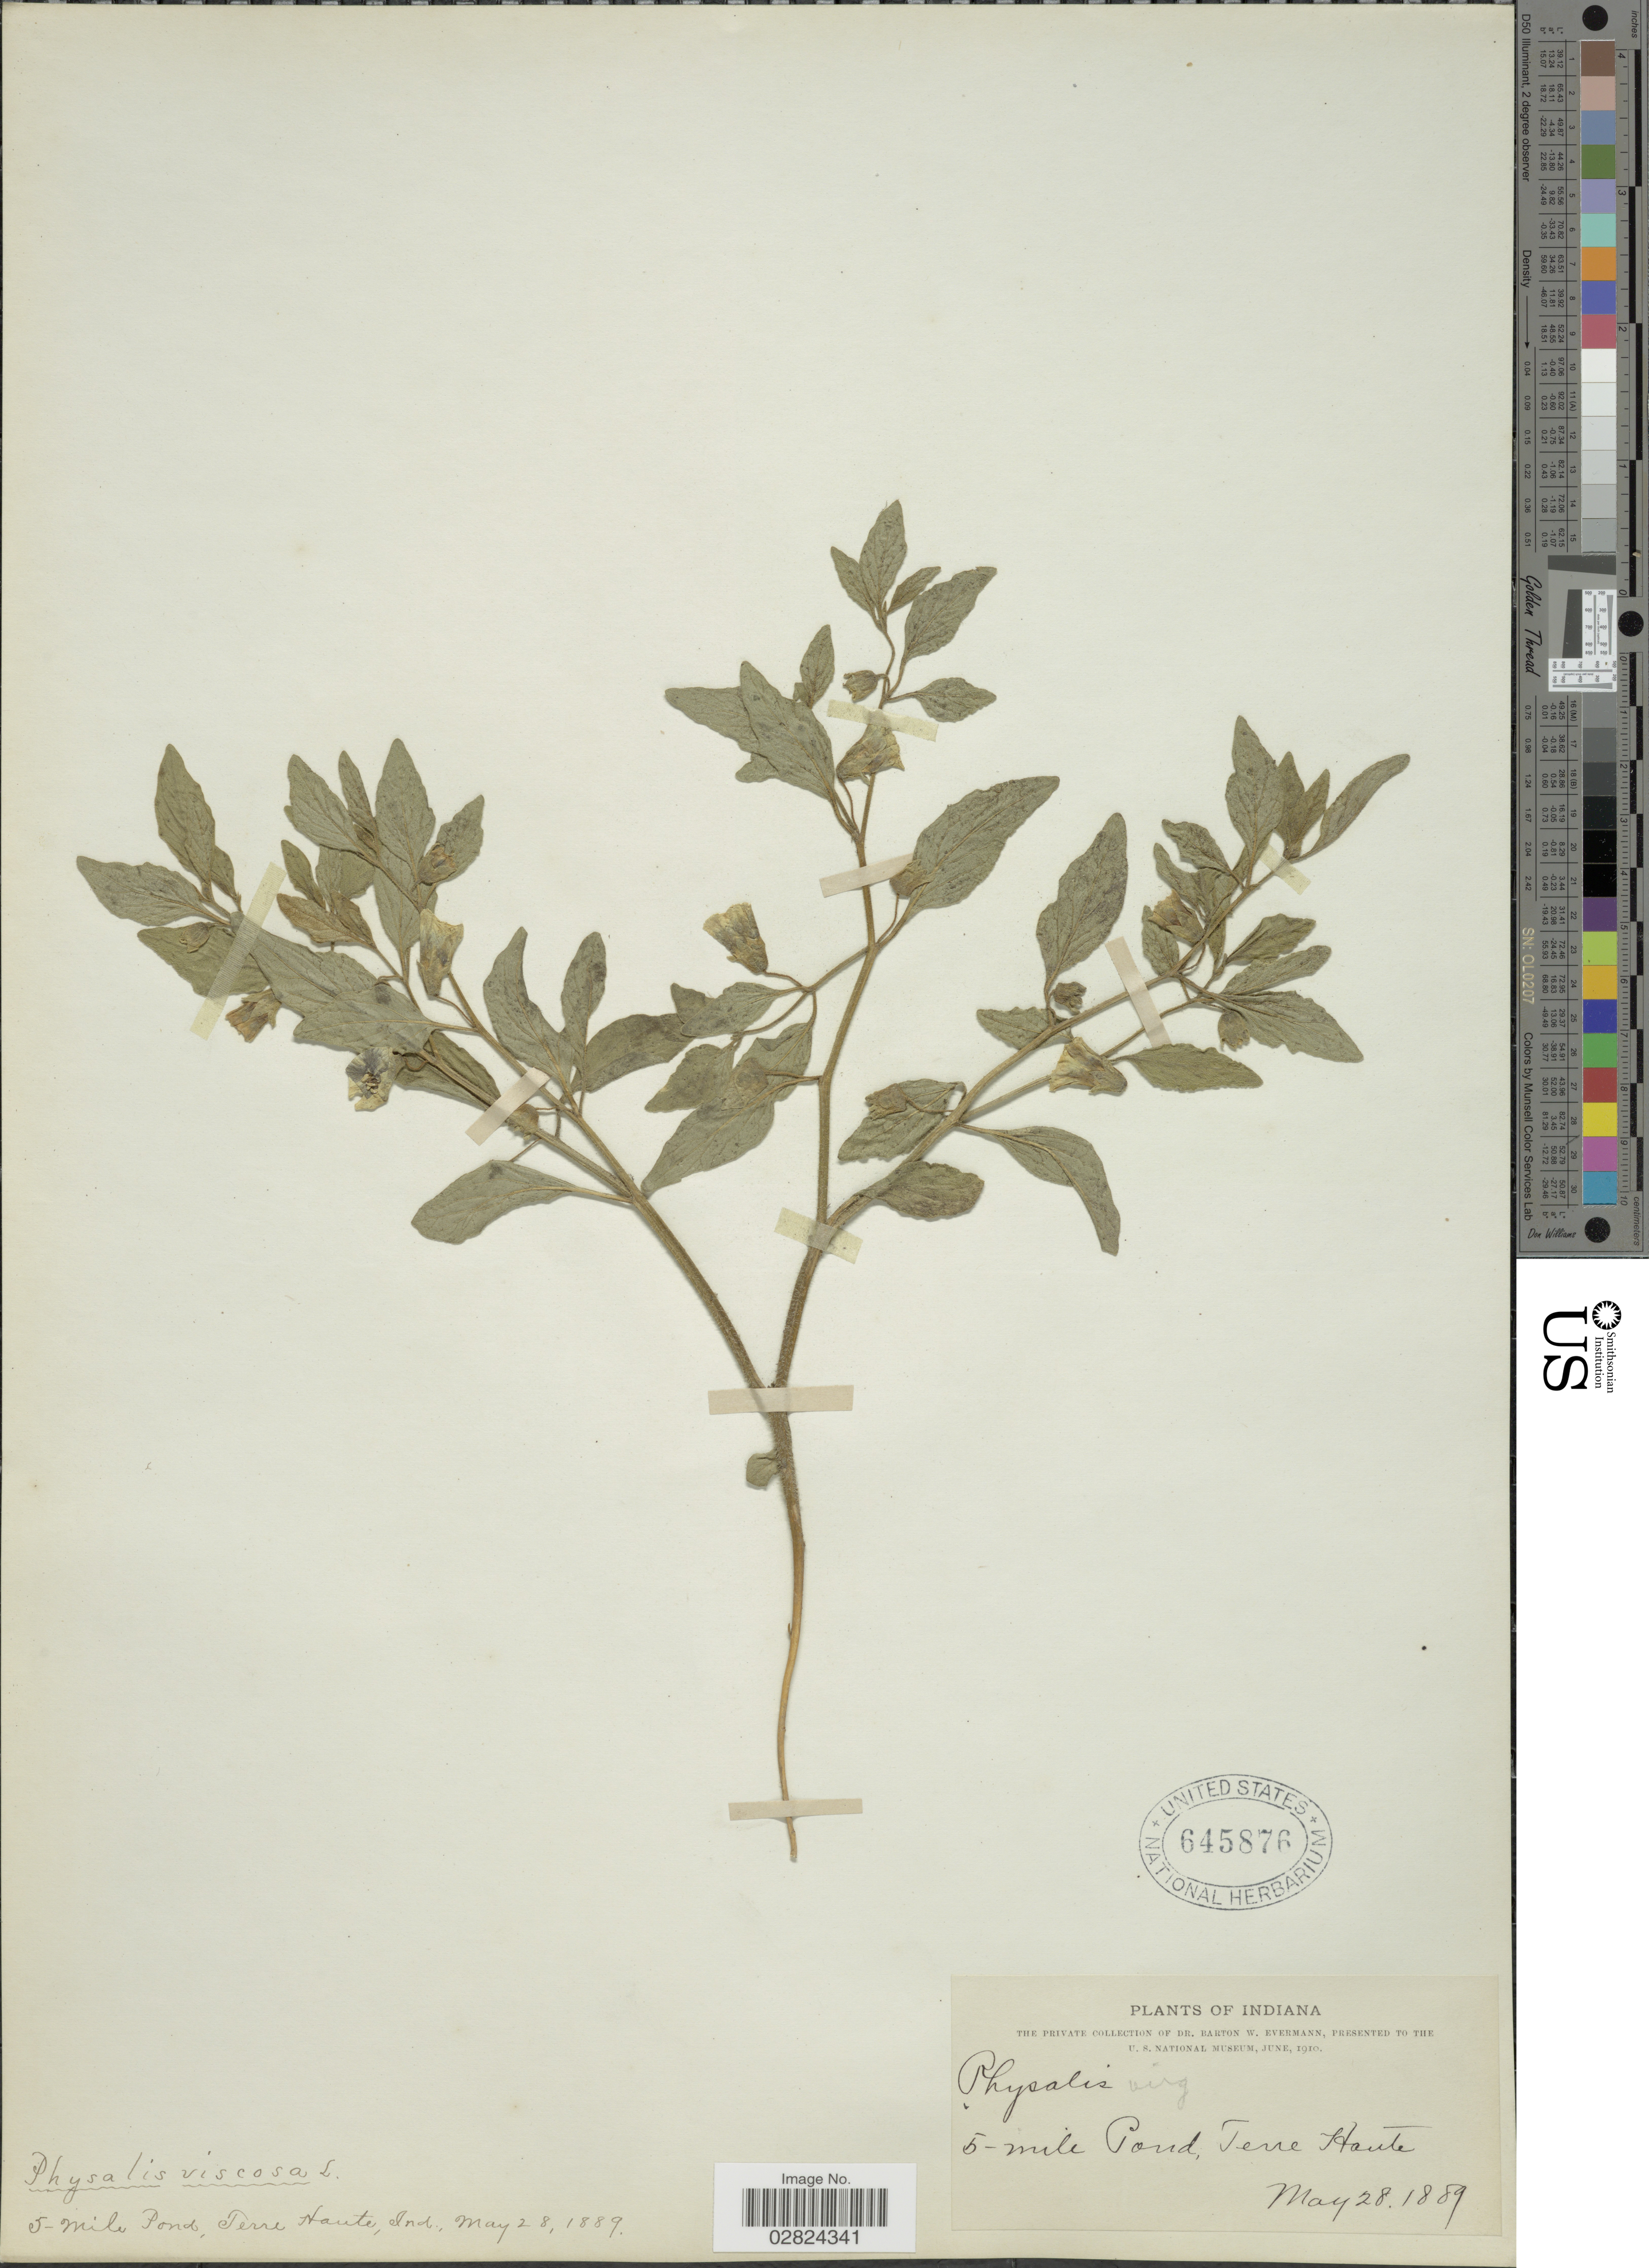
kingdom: Plantae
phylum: Tracheophyta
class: Magnoliopsida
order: Solanales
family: Solanaceae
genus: Physalis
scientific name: Physalis virginiana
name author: Mill.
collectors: B. W. Evermann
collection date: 1889-05-28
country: United States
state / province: Indiana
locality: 5-mile Pond, Terre Haute, Ind.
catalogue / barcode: US 645876